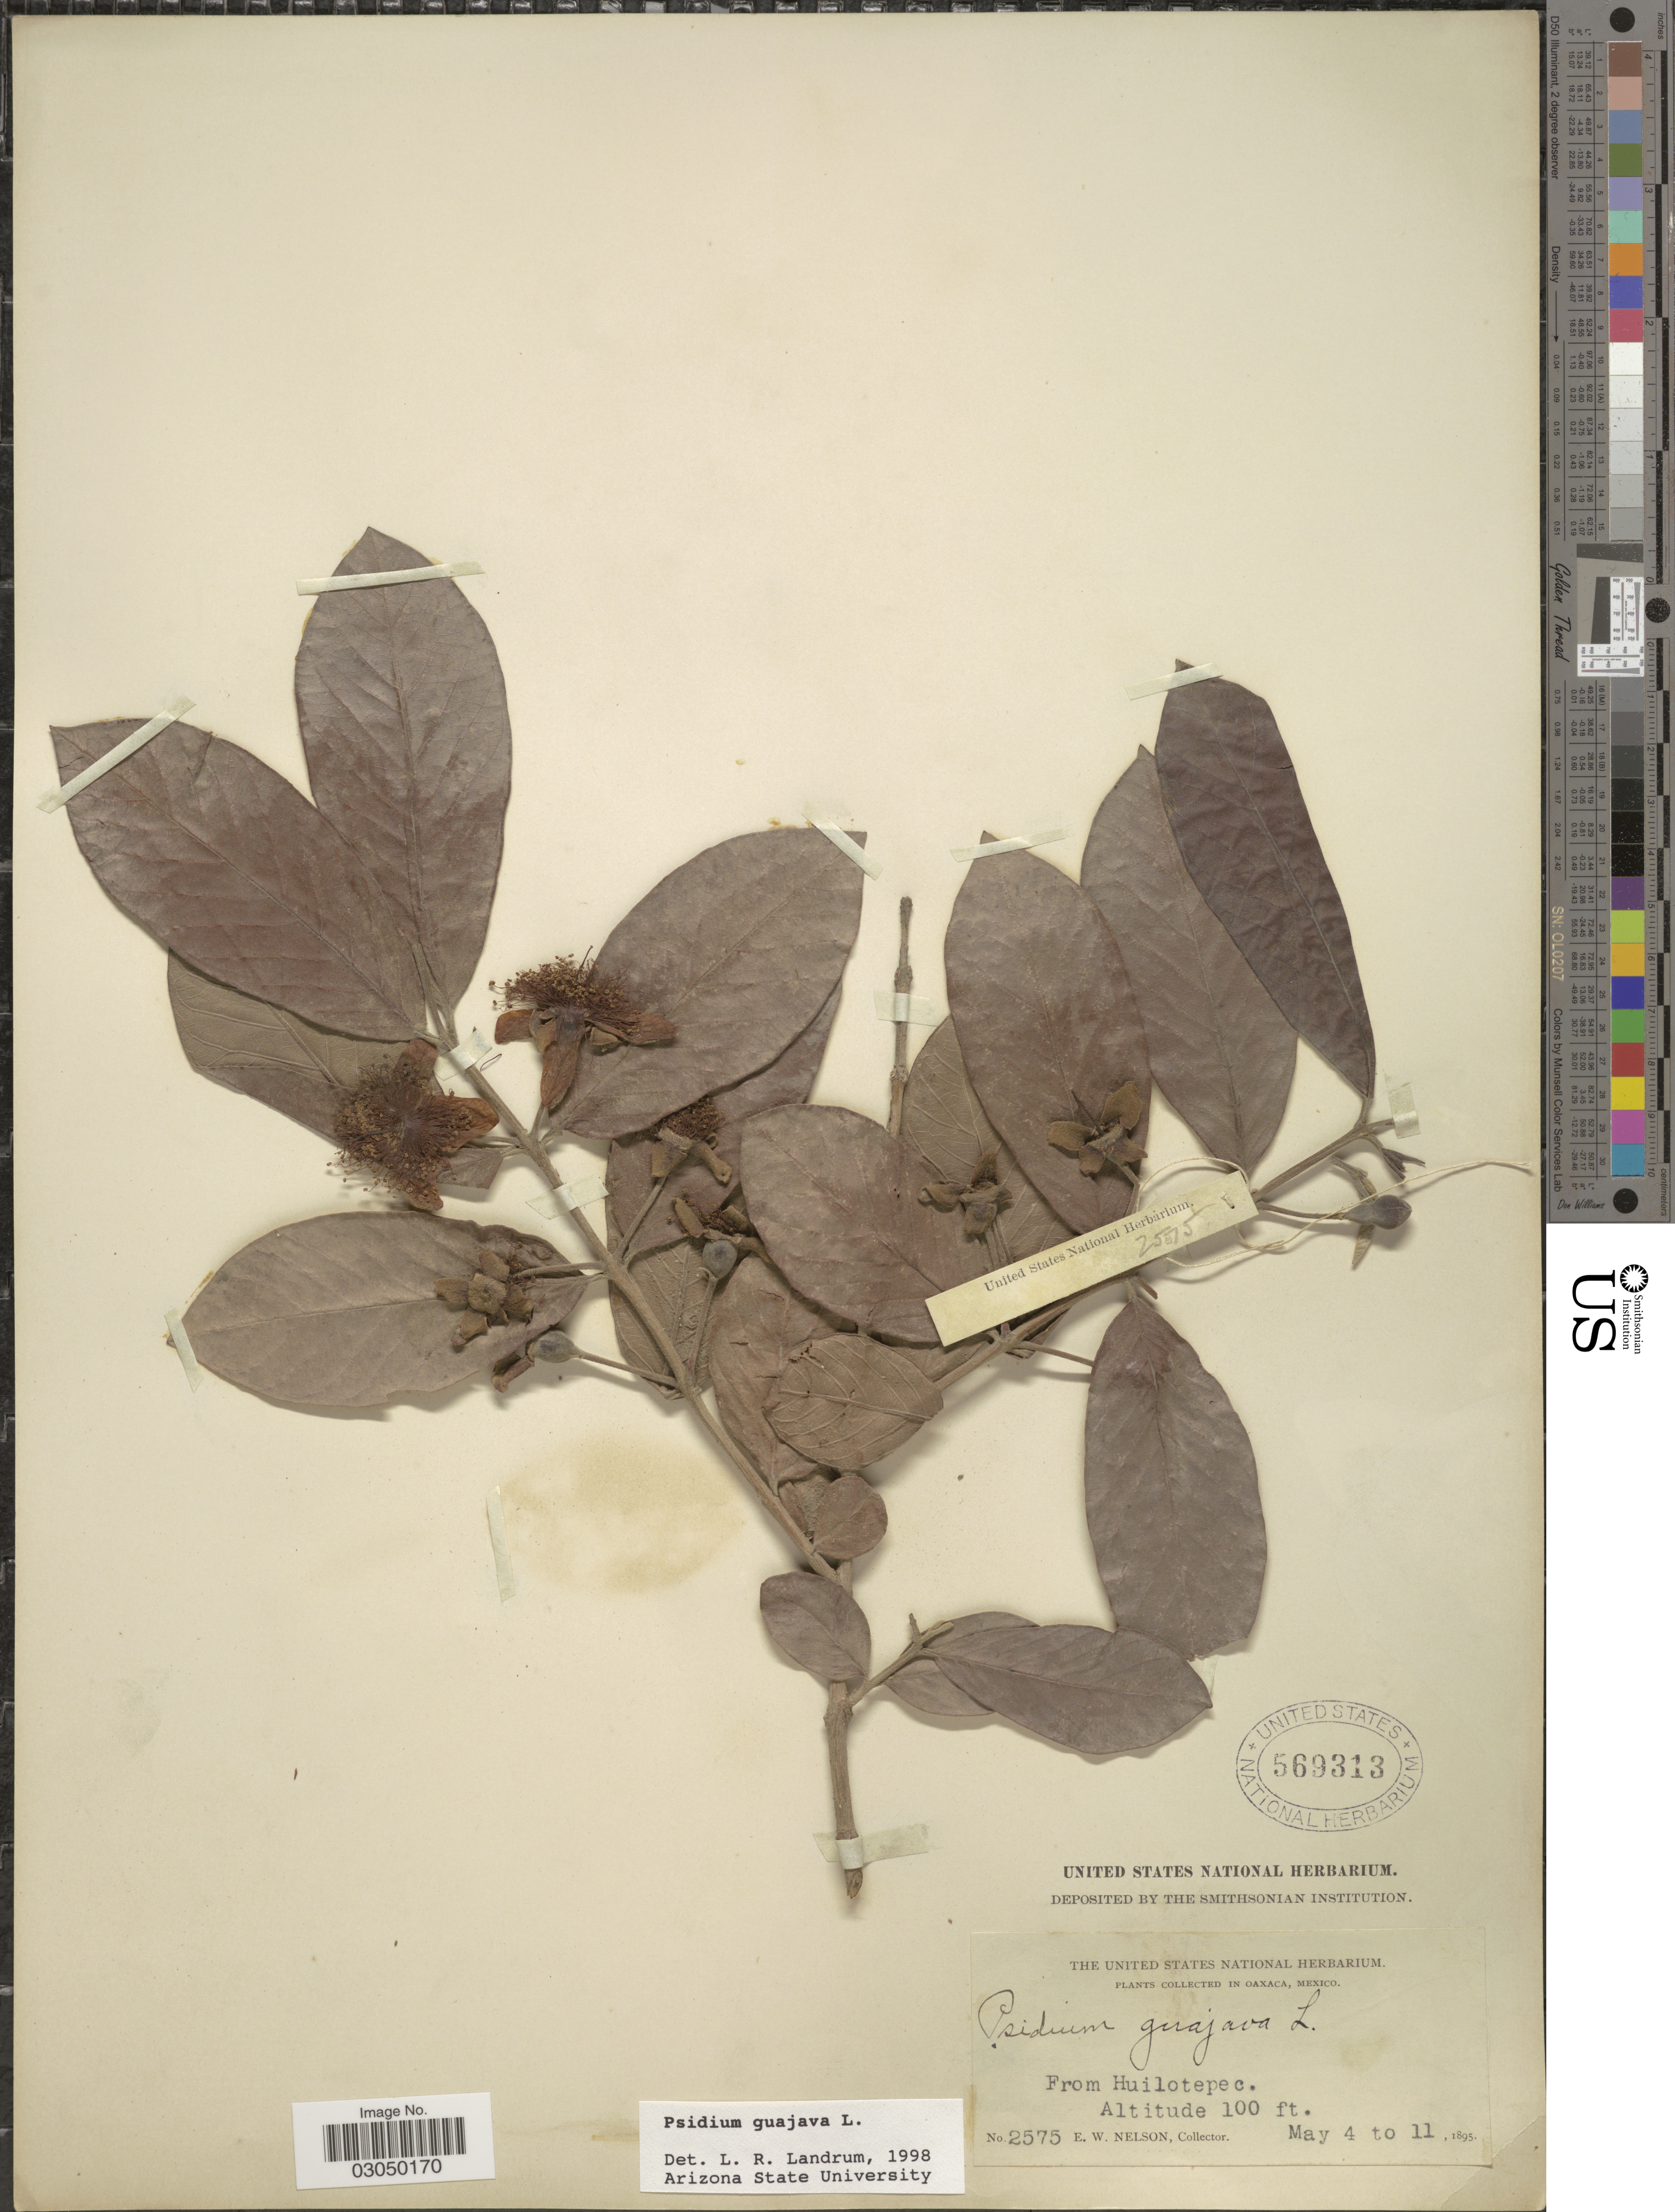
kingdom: Plantae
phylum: Tracheophyta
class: Magnoliopsida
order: Myrtales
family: Myrtaceae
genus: Psidium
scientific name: Psidium guajava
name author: L.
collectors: E. W. Nelson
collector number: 2575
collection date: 1895-05-04/1895-05-11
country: Mexico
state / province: Oaxaca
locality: In Oaxaca. From Huilotepec.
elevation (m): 30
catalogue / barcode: US 569313